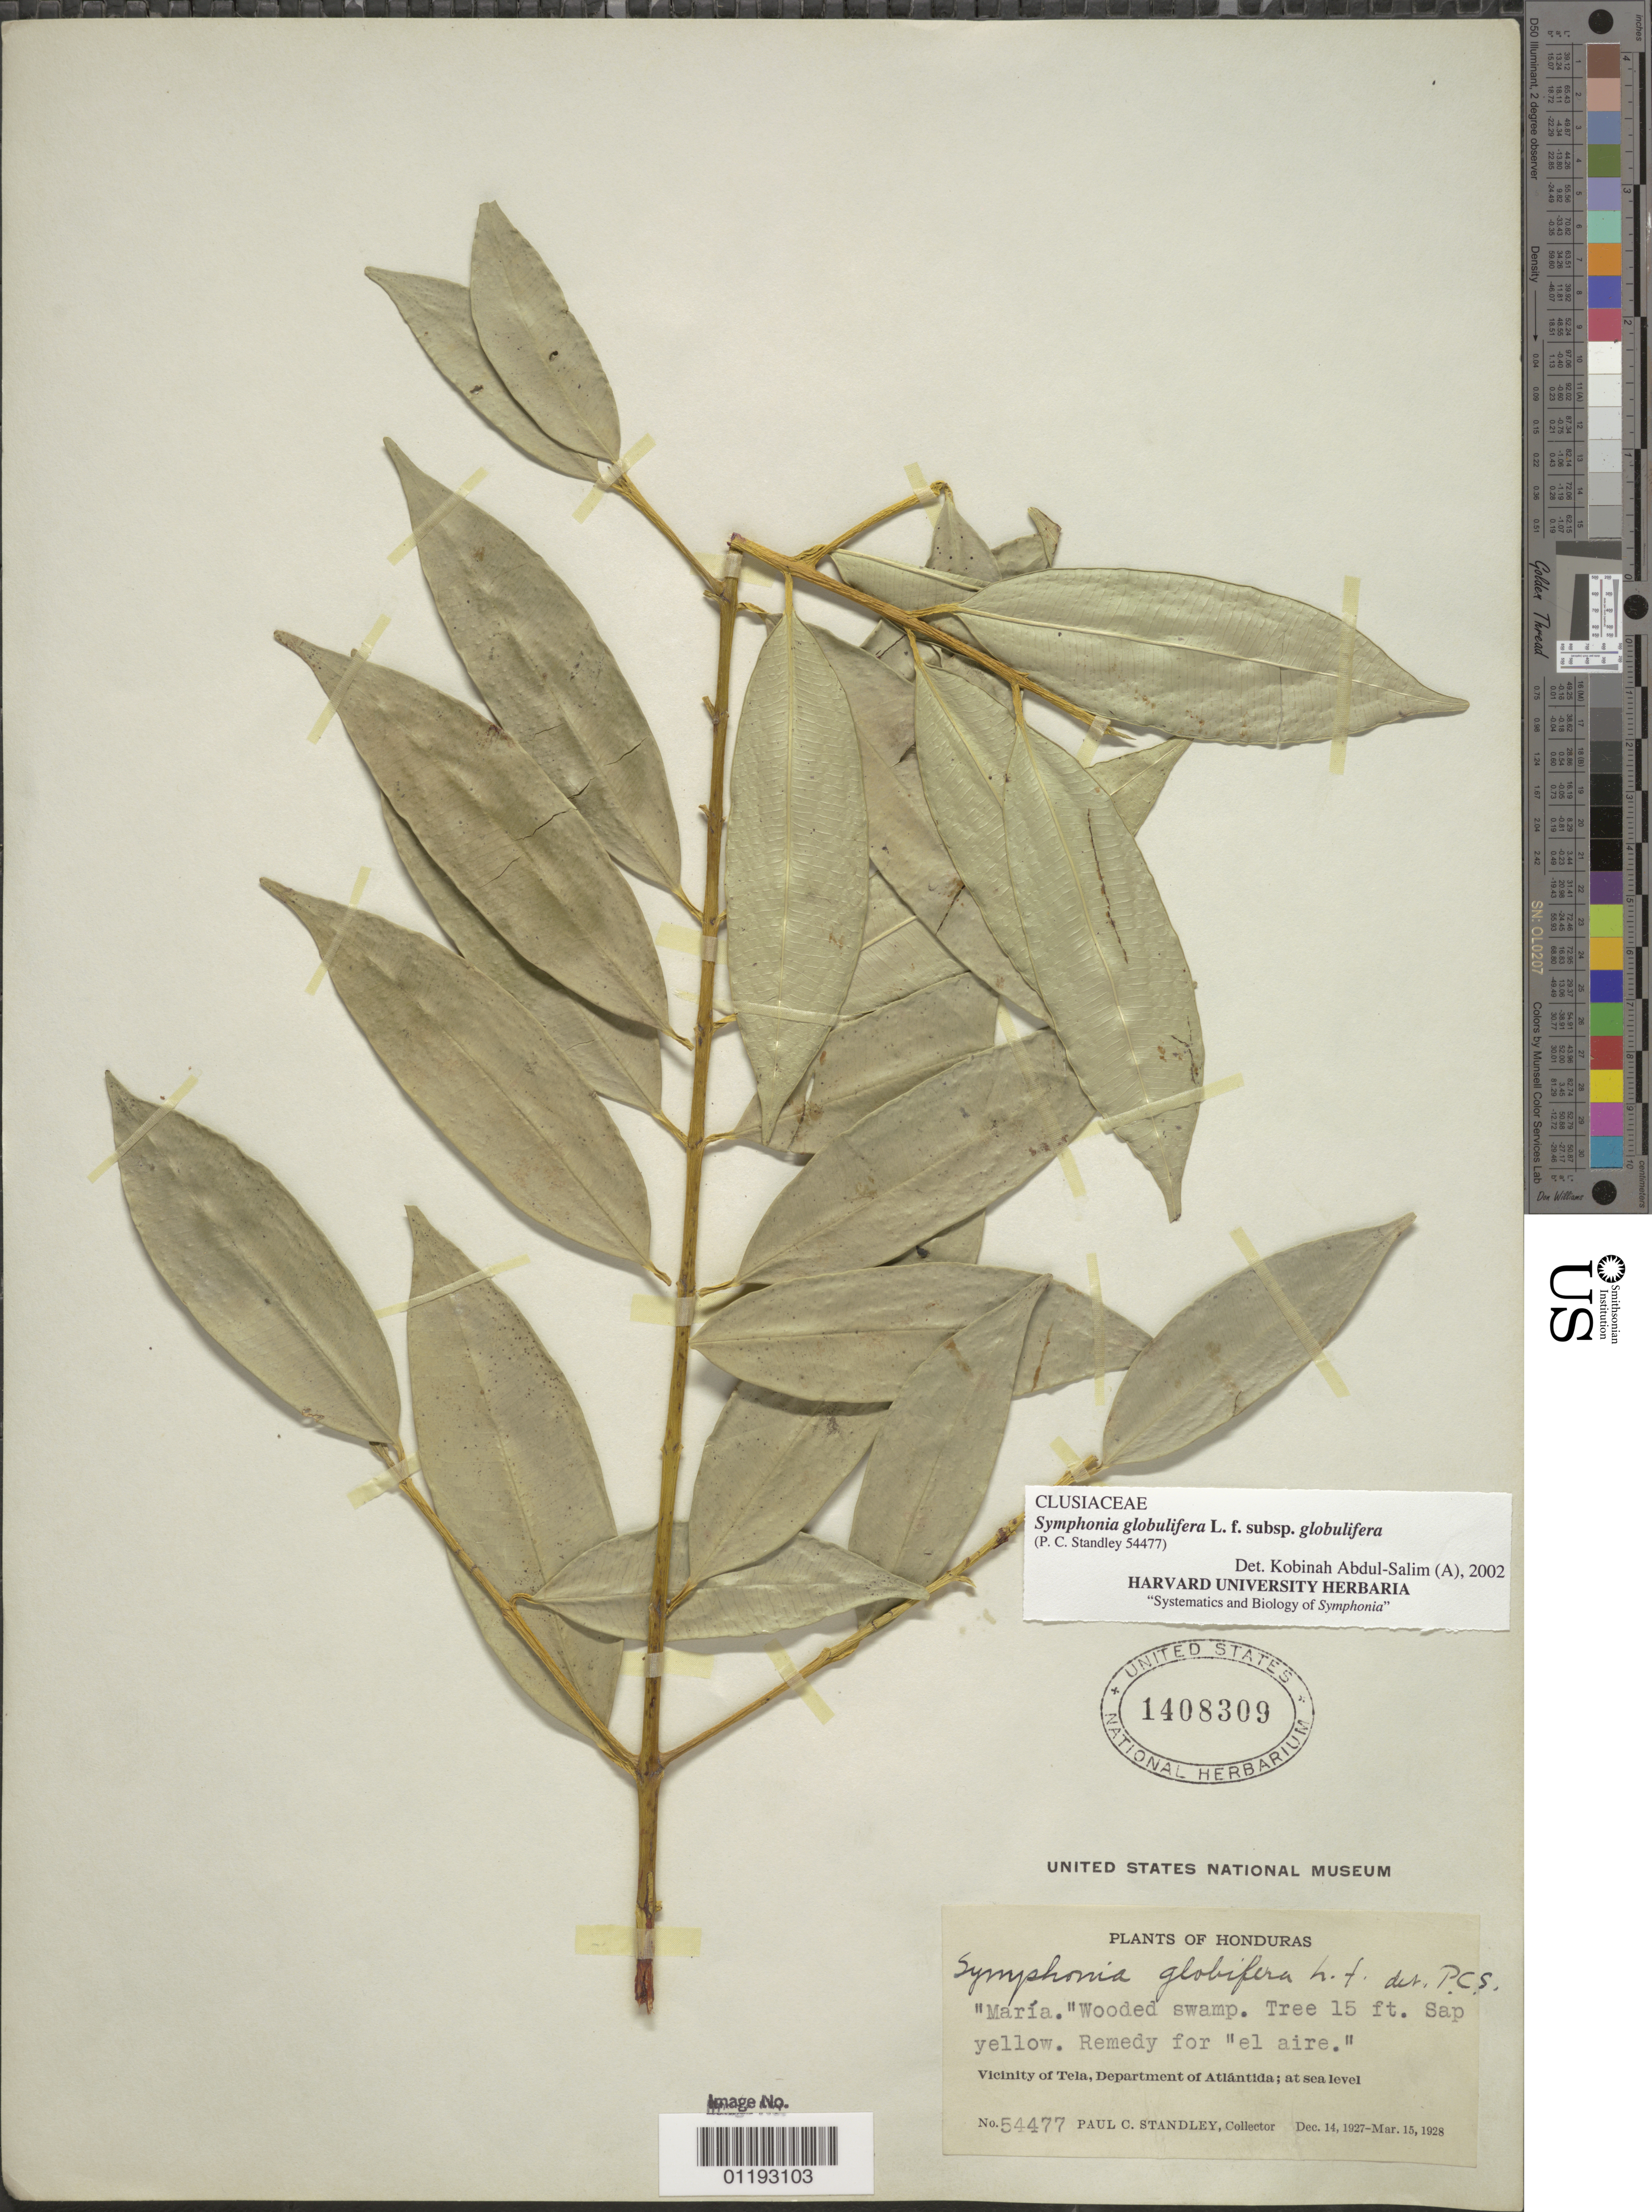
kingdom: Plantae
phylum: Tracheophyta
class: Magnoliopsida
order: Malpighiales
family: Clusiaceae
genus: Symphonia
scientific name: Symphonia globulifera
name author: L. f.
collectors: P. C. Standley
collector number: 54477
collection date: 1927-12-14/1928-03-15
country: Honduras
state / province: Atlántida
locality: Vicinity of Tela.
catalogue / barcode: US 1408309